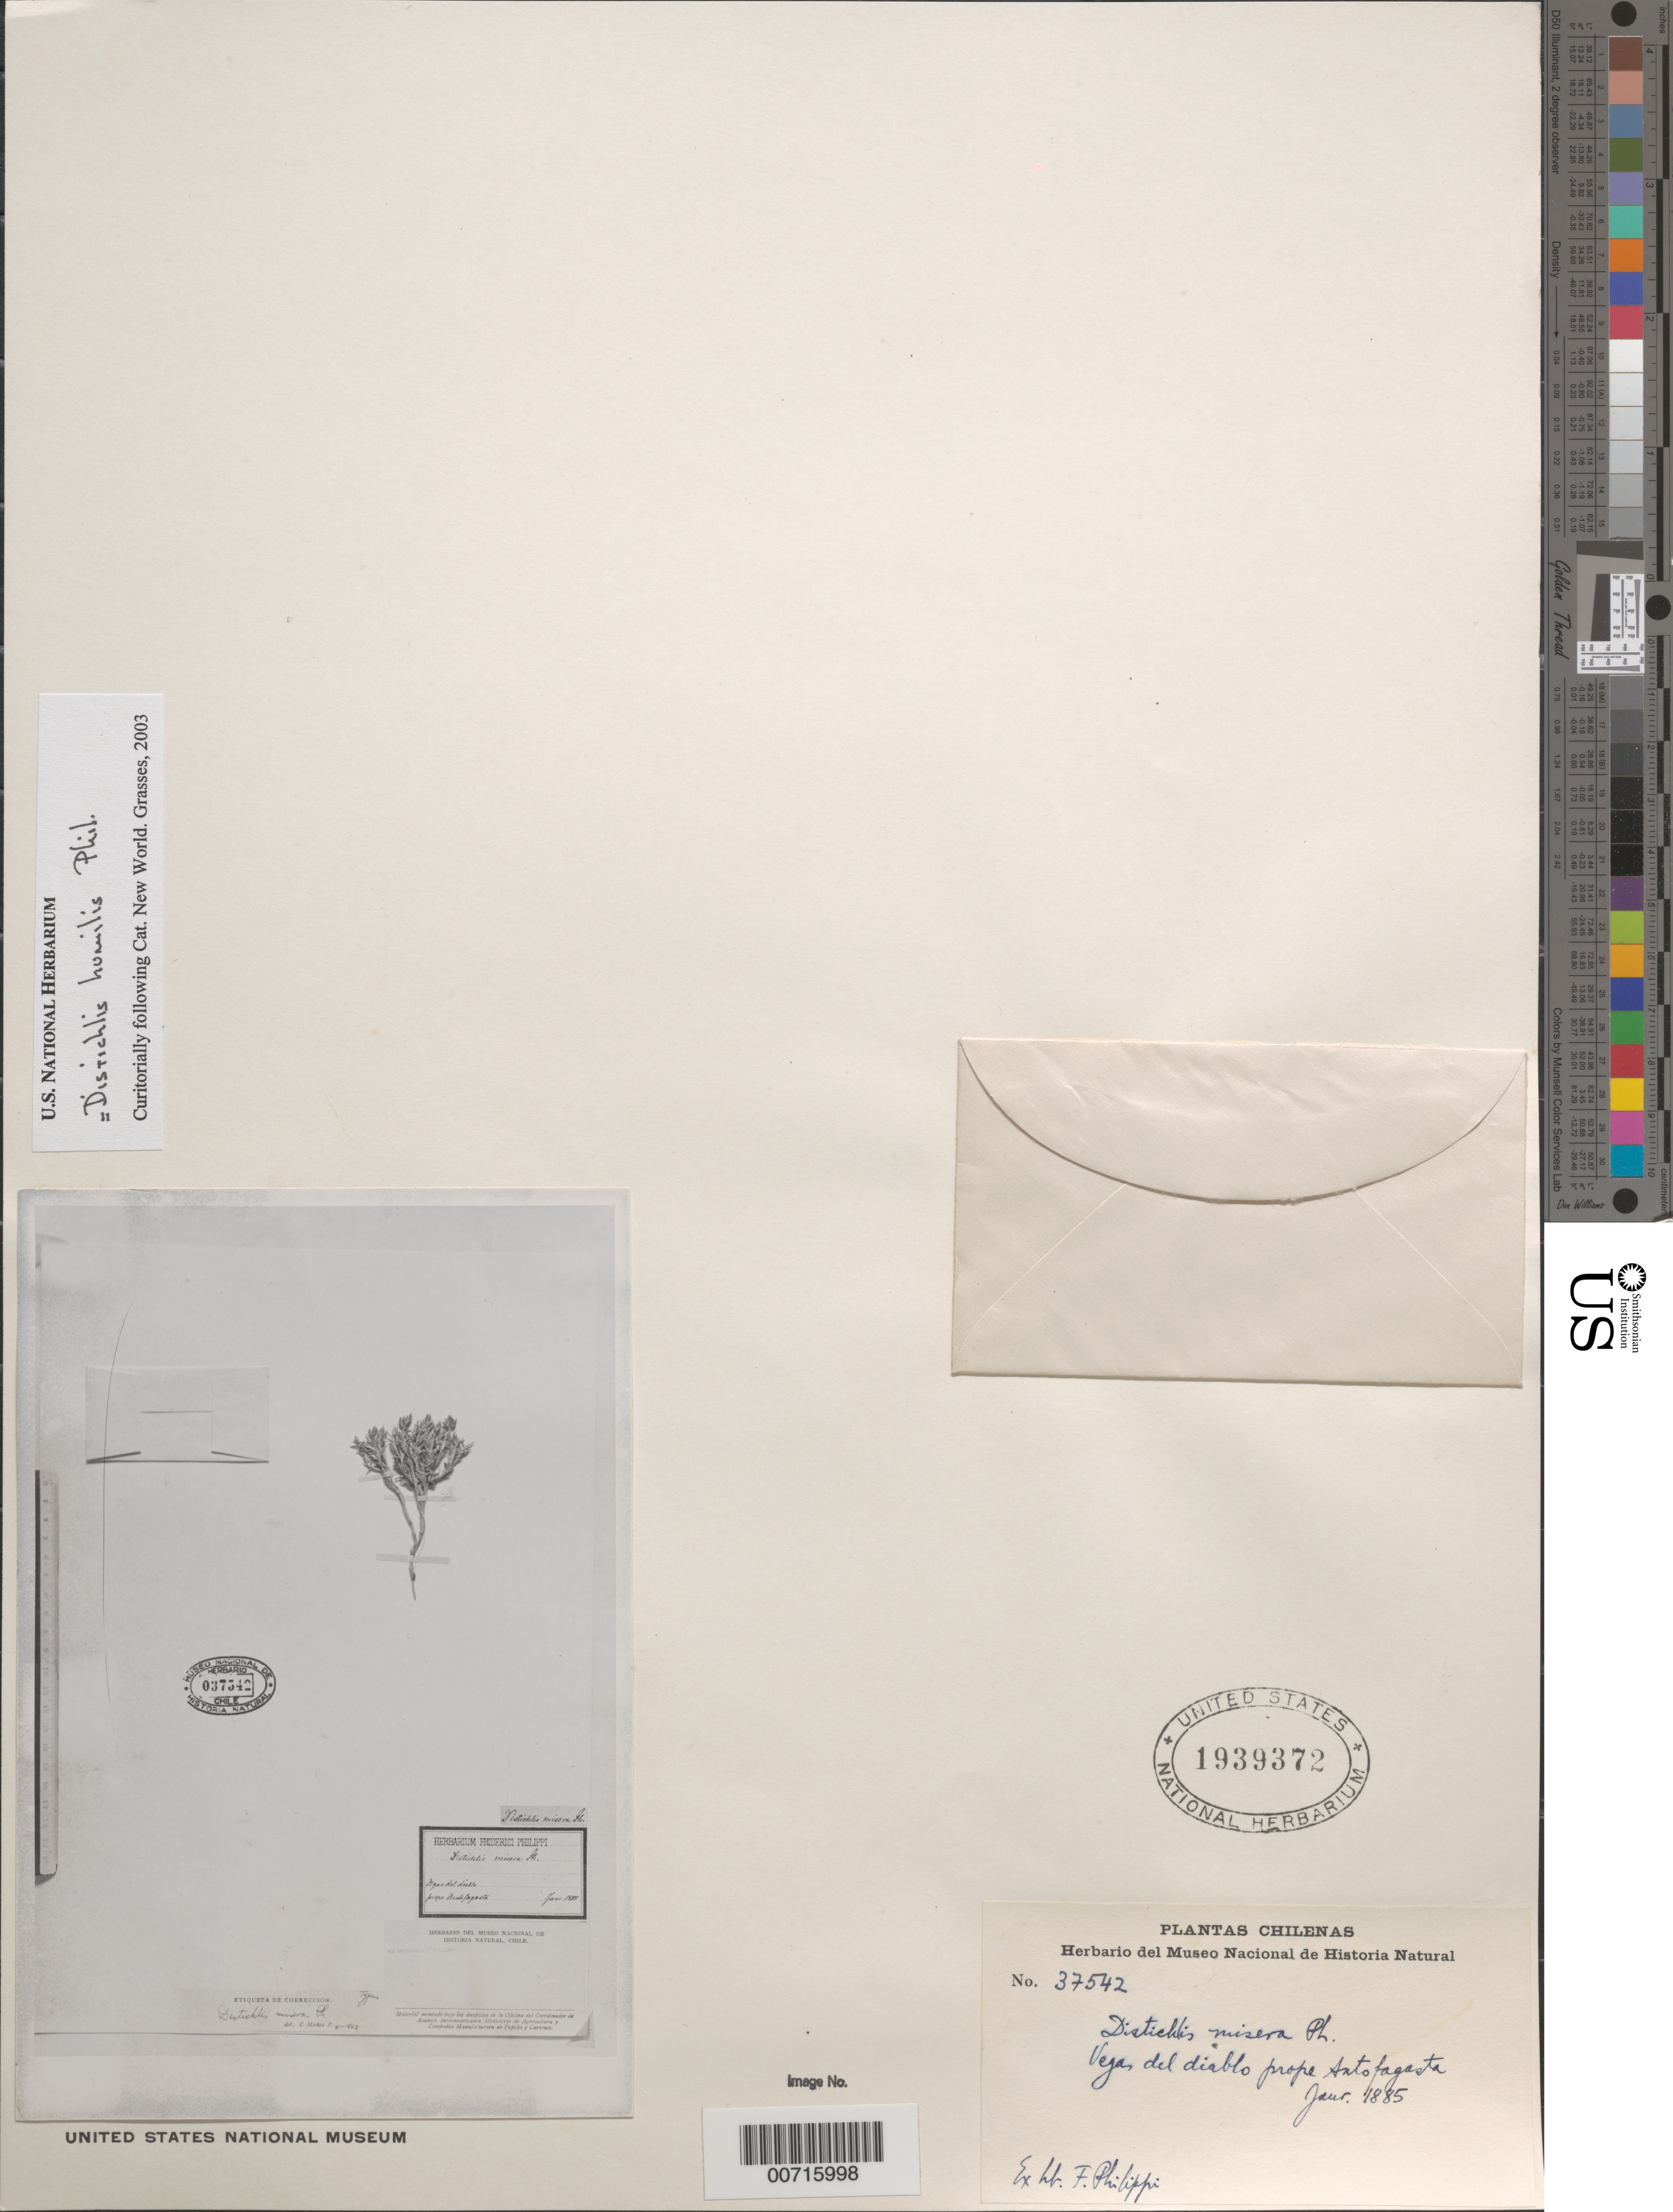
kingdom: Plantae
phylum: Tracheophyta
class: Liliopsida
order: Poales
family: Poaceae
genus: Distichlis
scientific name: Distichlis humilis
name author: Phil.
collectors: ex herb. F. Philippi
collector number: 37542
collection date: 1885-01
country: Chile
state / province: Antofagasta (II)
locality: Chilenas. Vega, del diablo prope Antofagasta.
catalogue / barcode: US 1939372